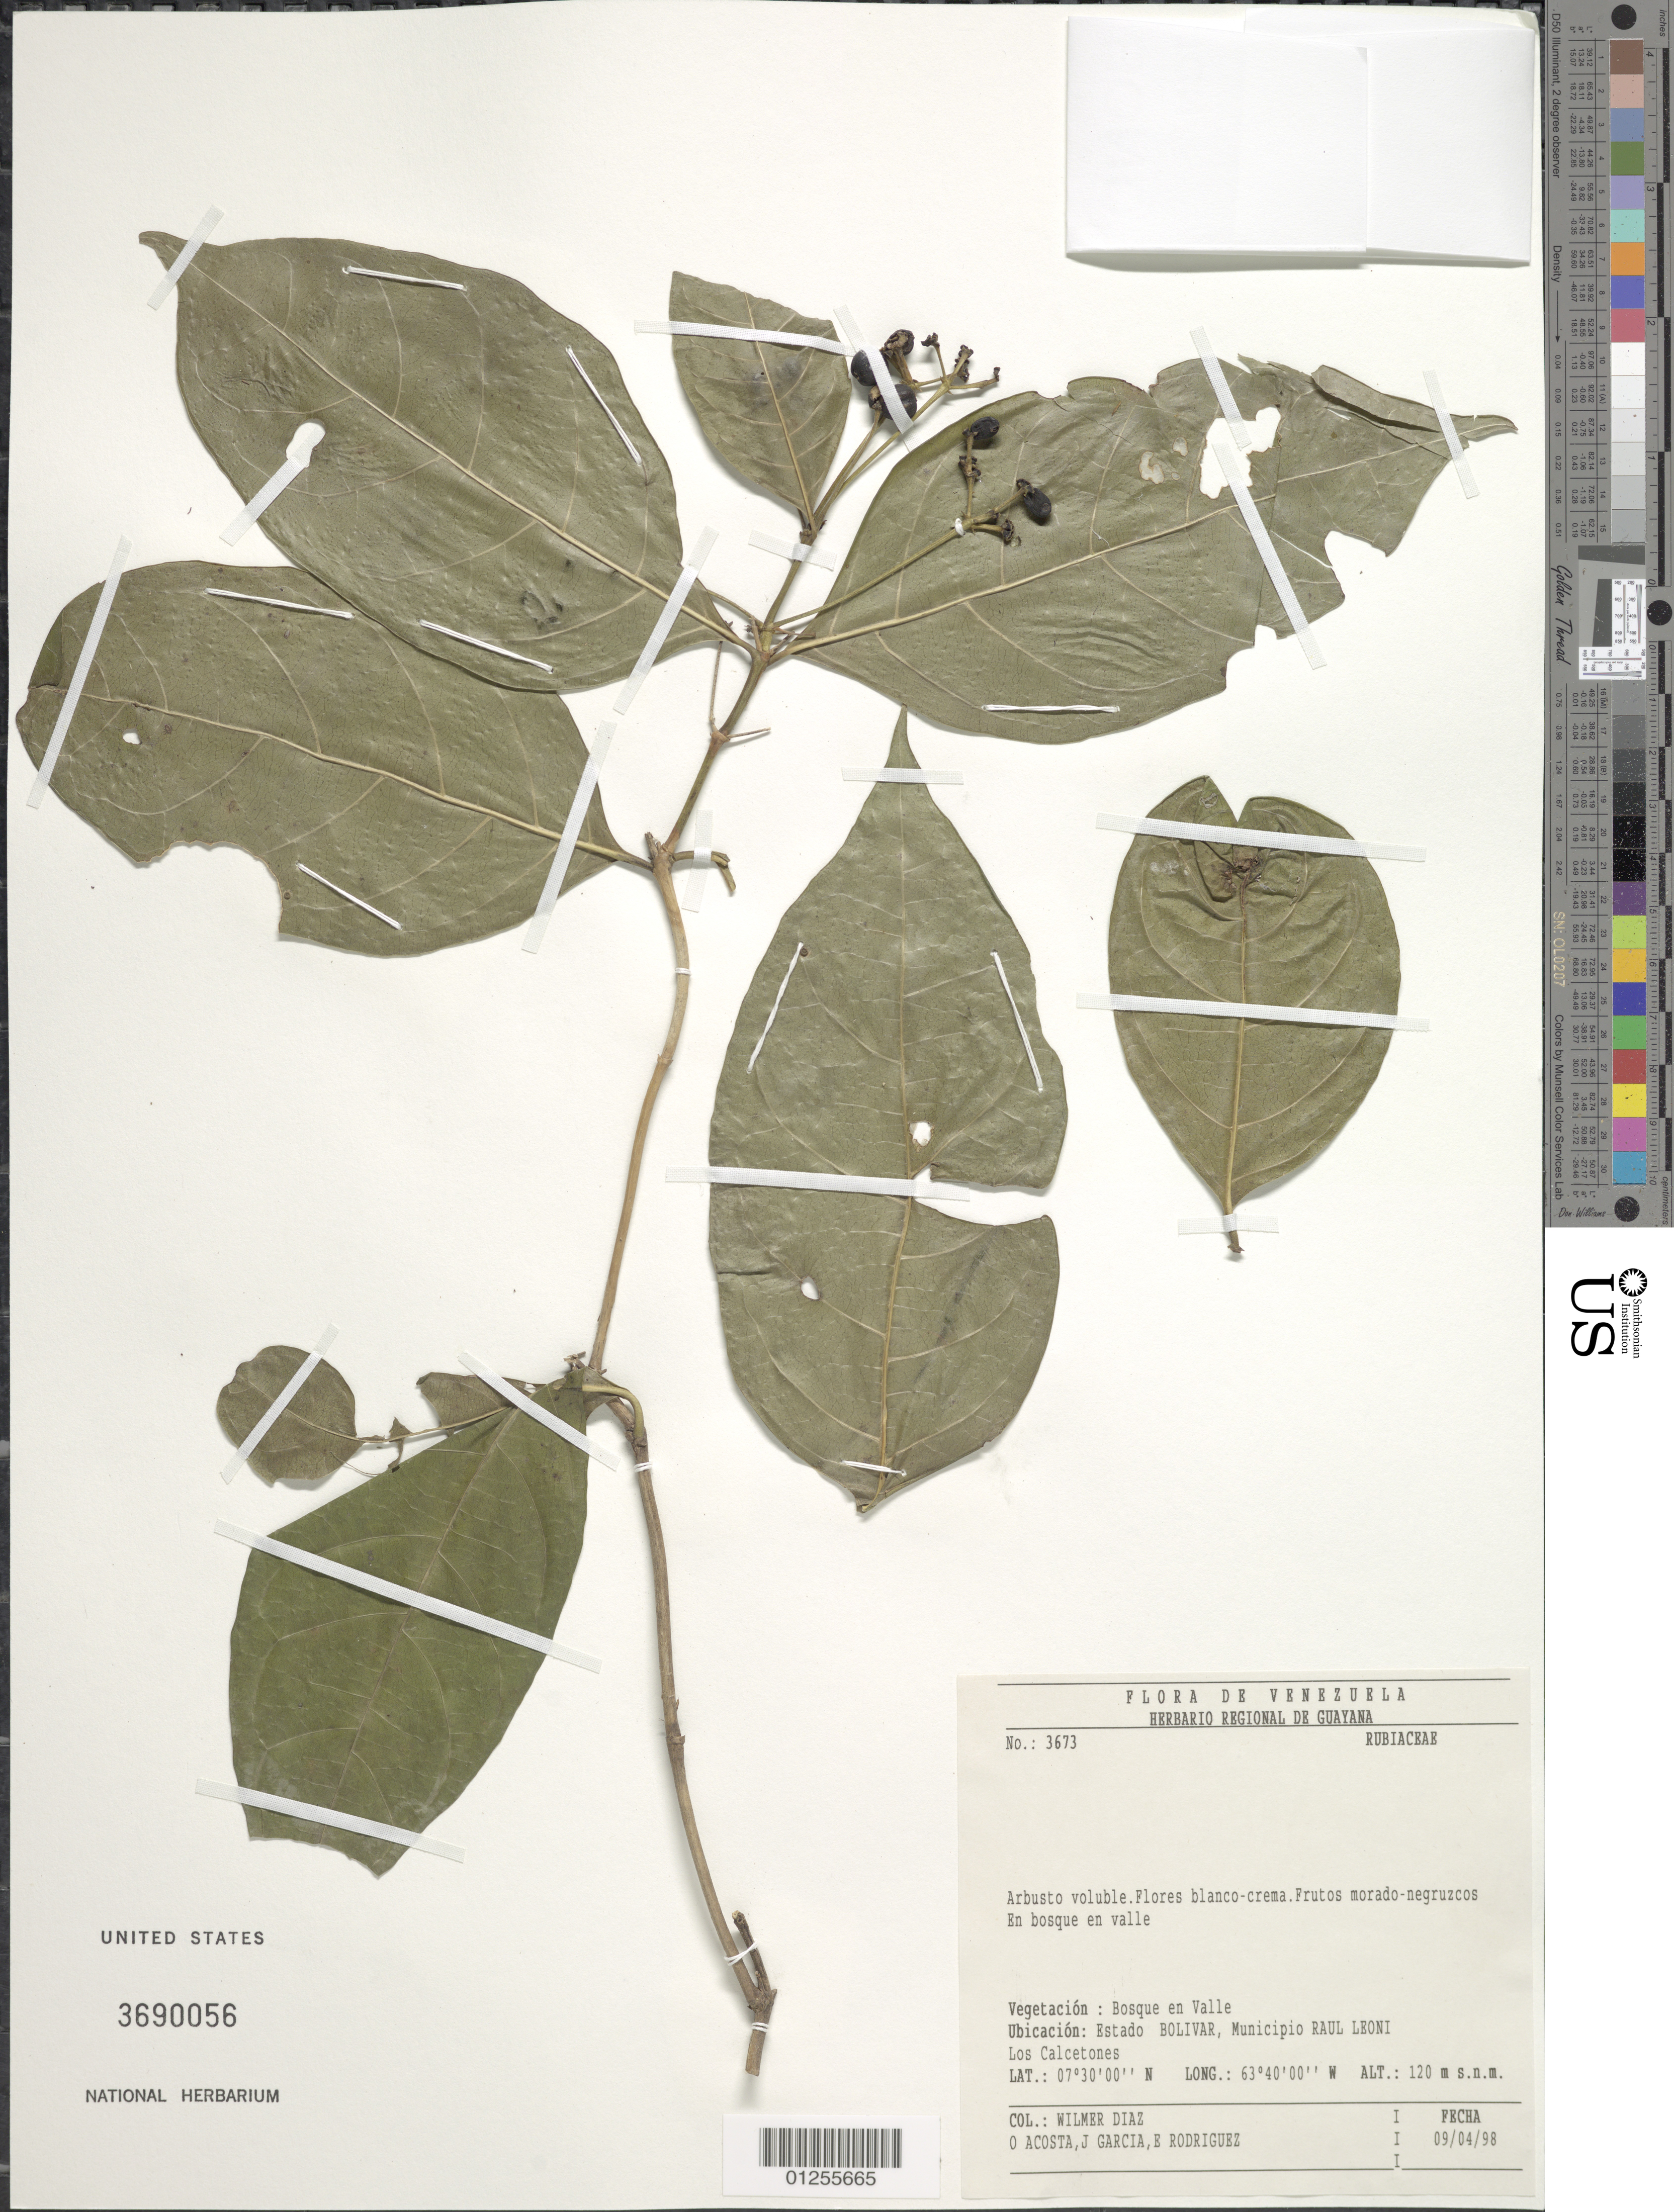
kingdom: Plantae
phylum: Tracheophyta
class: Magnoliopsida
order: Gentianales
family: Rubiaceae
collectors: W. Díaz P., O. Acosta, J. García & E. Rodriguez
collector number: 3673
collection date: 1998-04-09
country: Venezuela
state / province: Bolivar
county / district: Angostura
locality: Los Calcetones. Raúl Leoni [=Angostura]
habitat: En bosque en valle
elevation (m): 120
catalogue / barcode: US 3690056